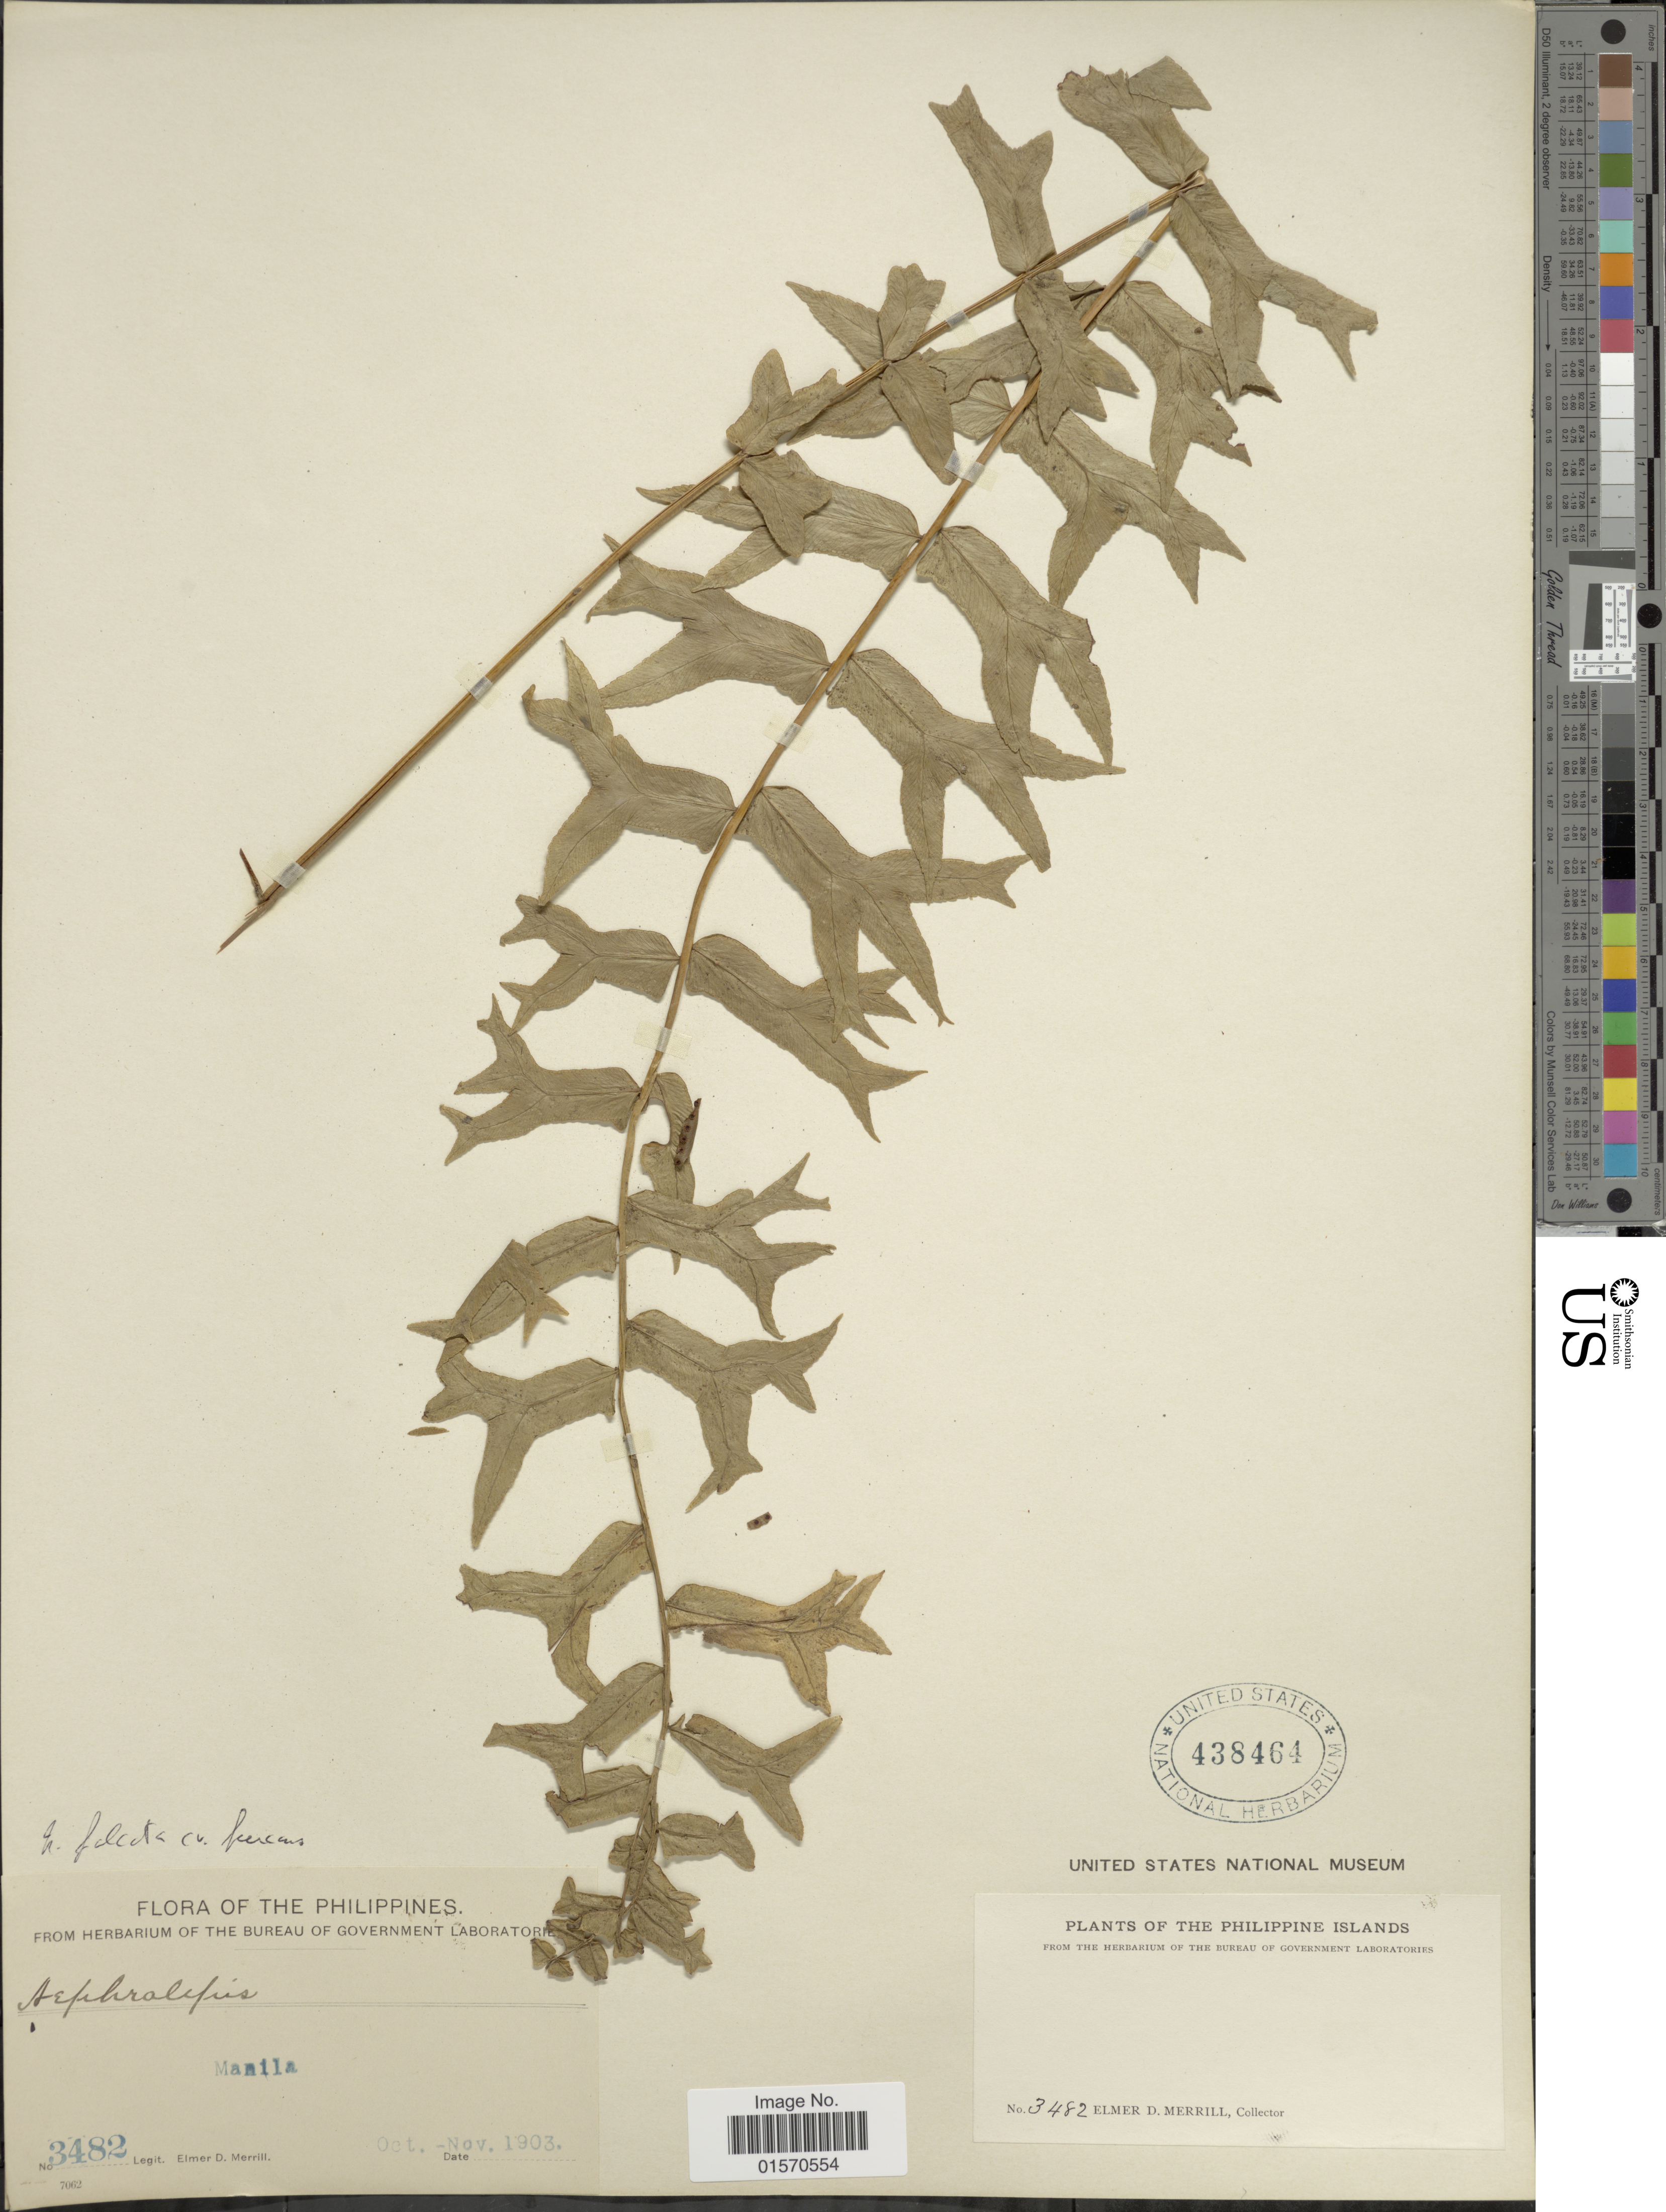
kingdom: Plantae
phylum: Tracheophyta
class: Polypodiopsida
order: Polypodiales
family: Nephrolepidaceae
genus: Nephrolepis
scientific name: Nephrolepis falcata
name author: (Cav.) C. Chr.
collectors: E. D. Merrill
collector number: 3482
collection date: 1903-10/1903-11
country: Philippines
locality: Philippine Islands, Manila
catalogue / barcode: US 438464